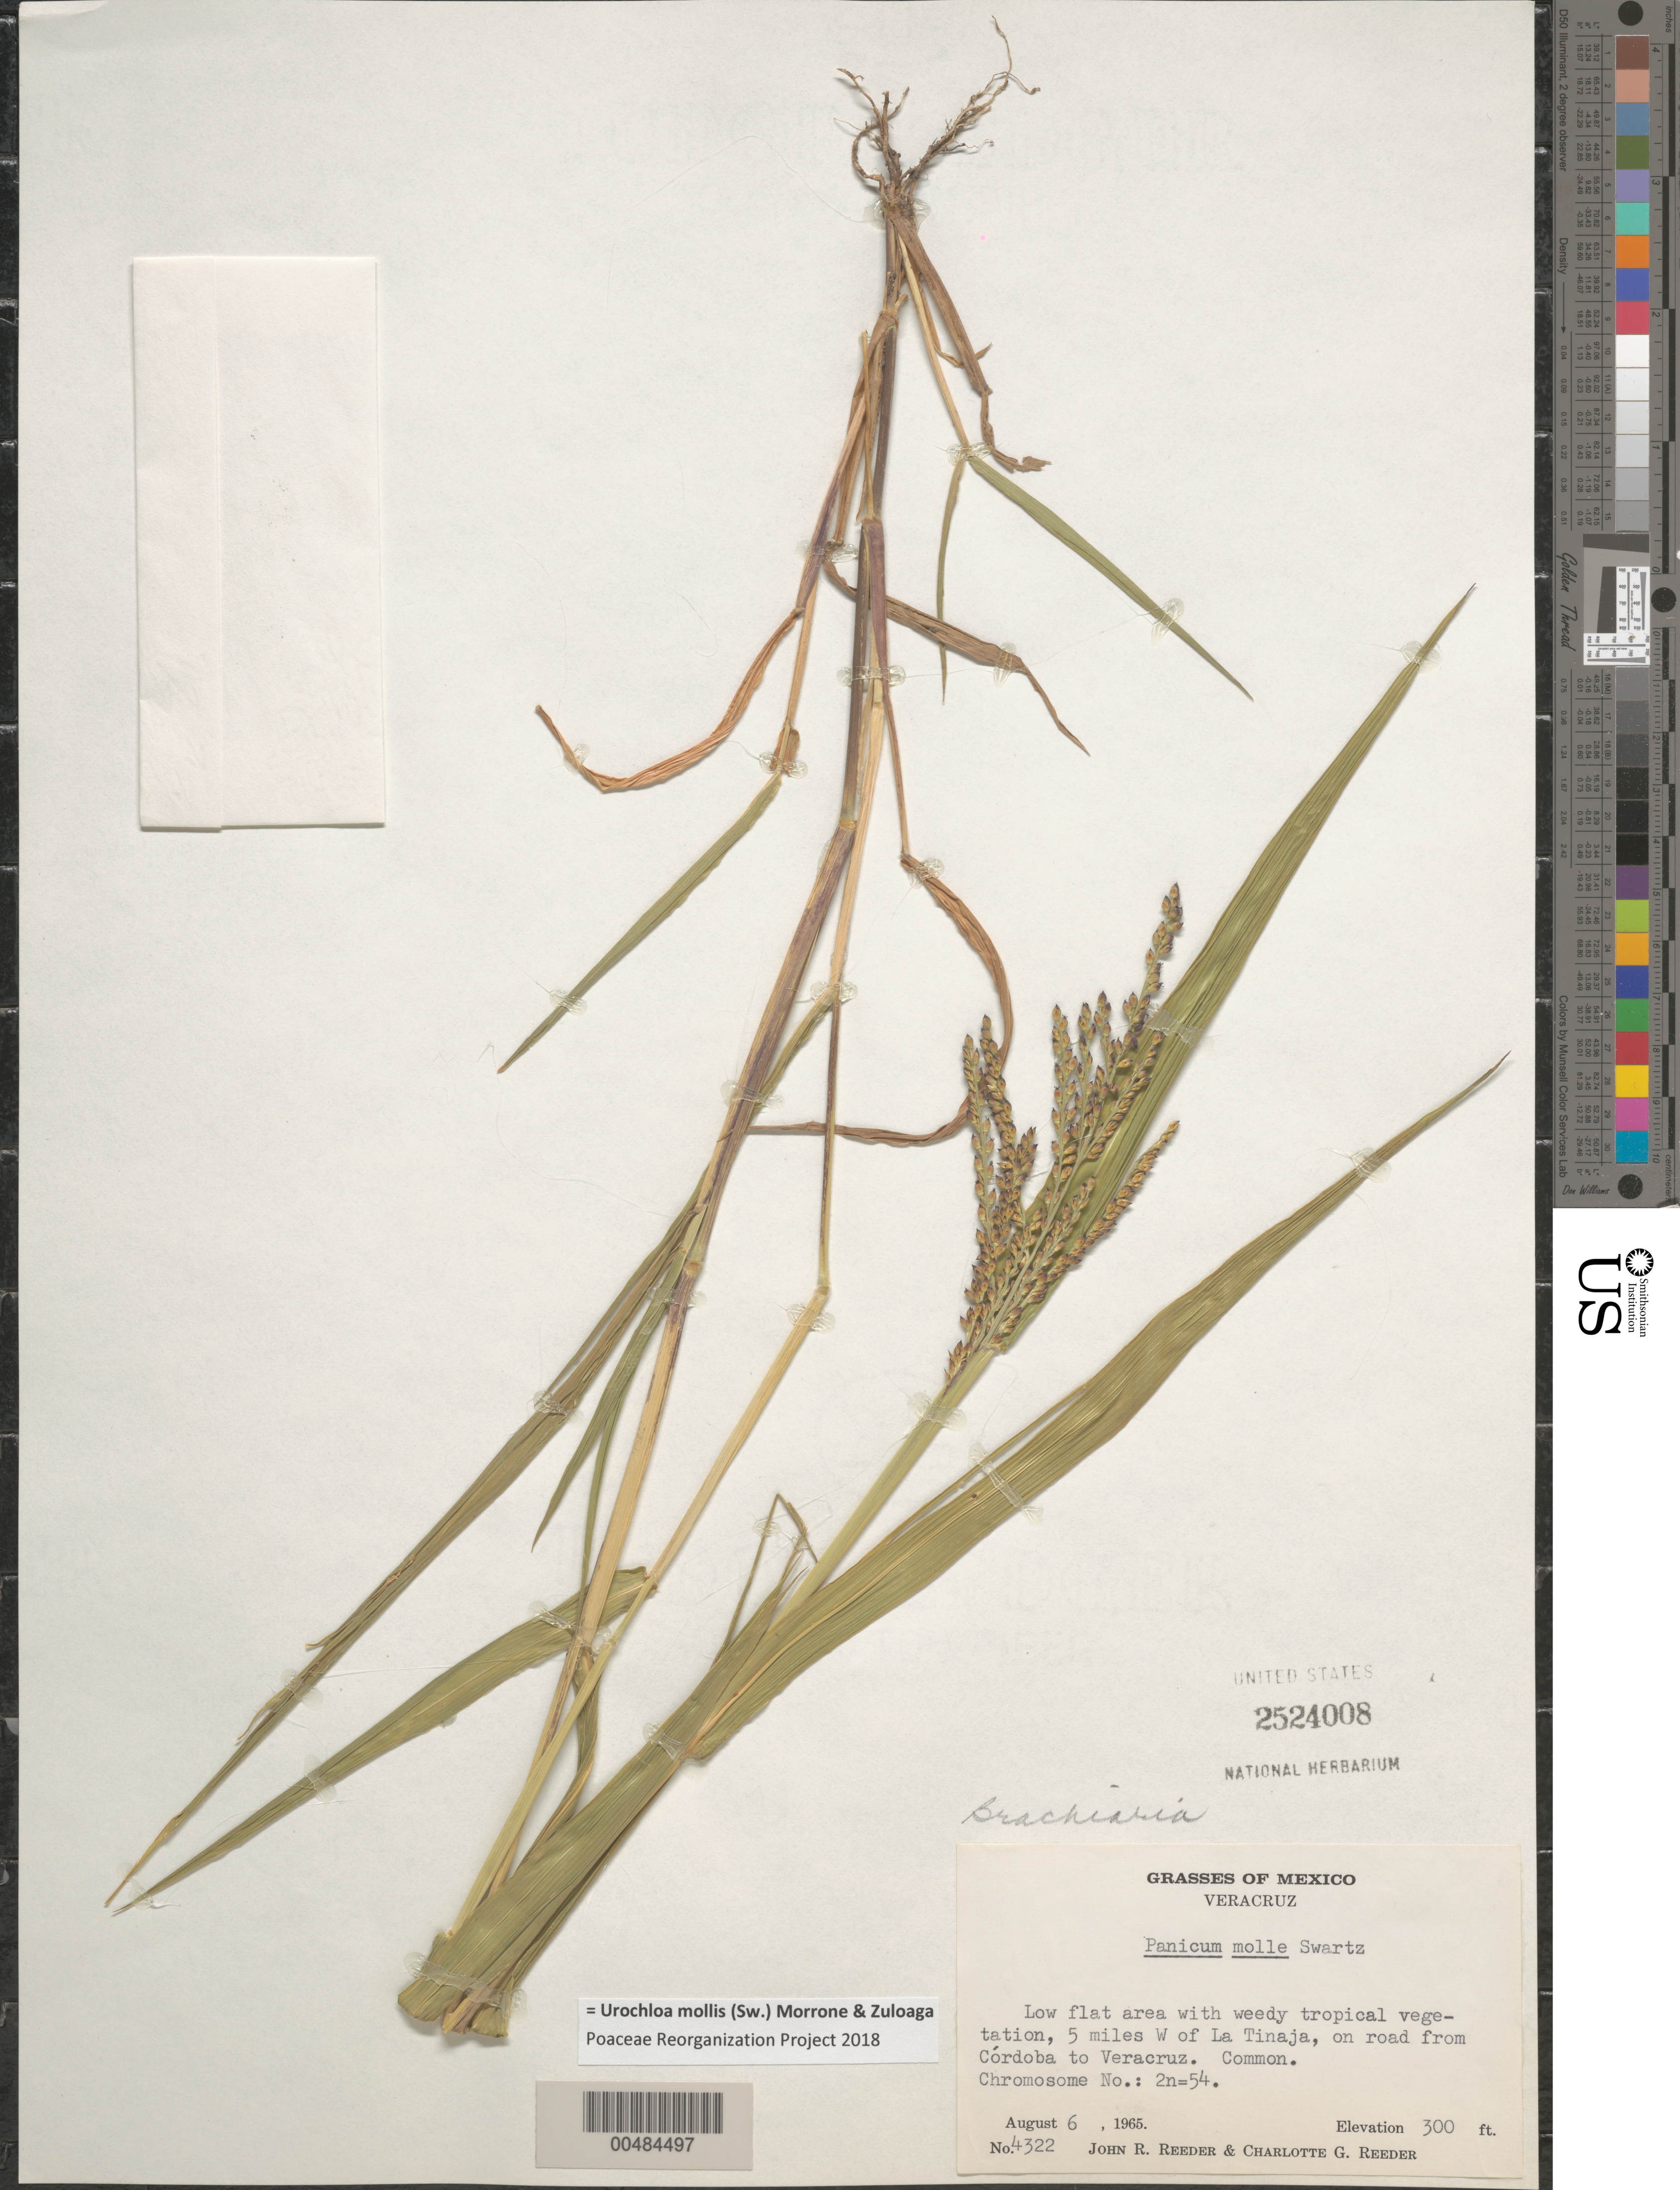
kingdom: Plantae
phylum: Tracheophyta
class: Liliopsida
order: Poales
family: Poaceae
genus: Brachiaria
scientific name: Brachiaria molle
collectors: J. R. Reeder & C. G. Reeder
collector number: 4322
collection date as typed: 6 Aug 1965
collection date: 1965-08-06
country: Mexico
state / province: Veracruz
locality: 5 mi W of La Tinaja, on road from Córdoba to Veracruz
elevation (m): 91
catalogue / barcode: US 2524008